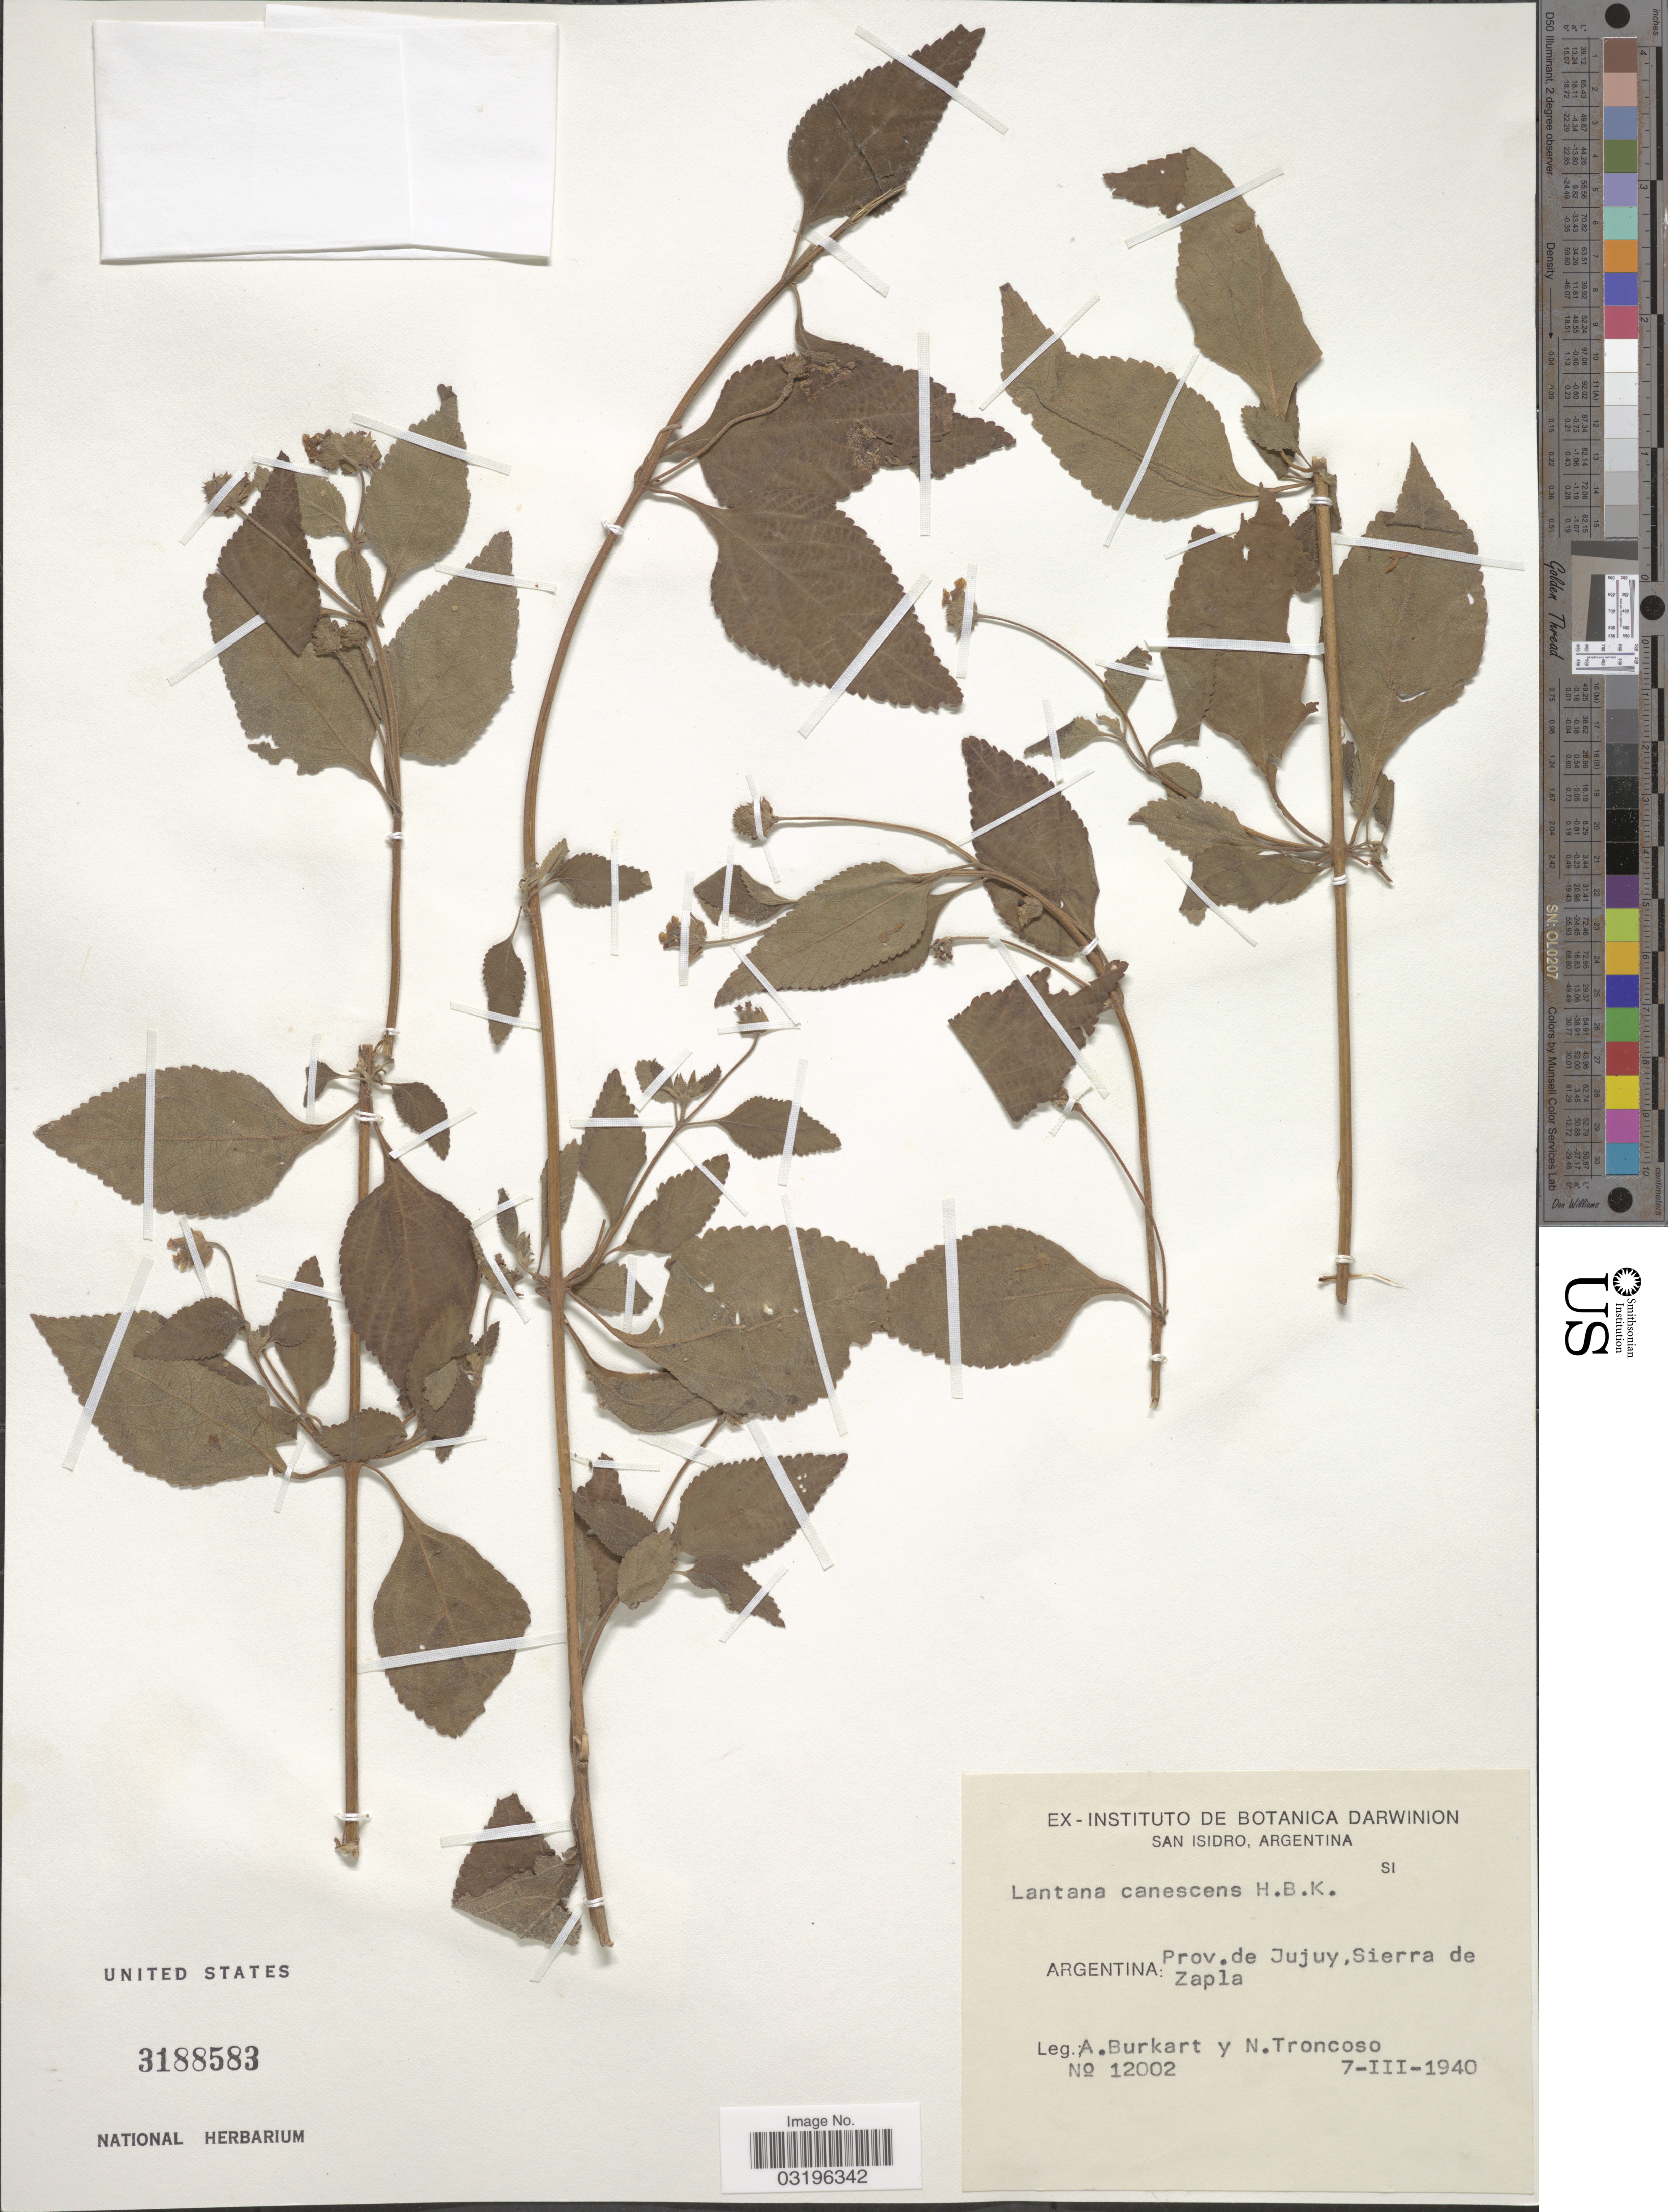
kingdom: Plantae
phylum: Tracheophyta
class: Magnoliopsida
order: Lamiales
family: Verbenaceae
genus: Lantana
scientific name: Lantana canescens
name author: Kunth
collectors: A. E. Burkart & N. Troncoso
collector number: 12002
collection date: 1940-03-07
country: Argentina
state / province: Jujuy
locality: Sierra de Zapla.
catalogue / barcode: US 3188583